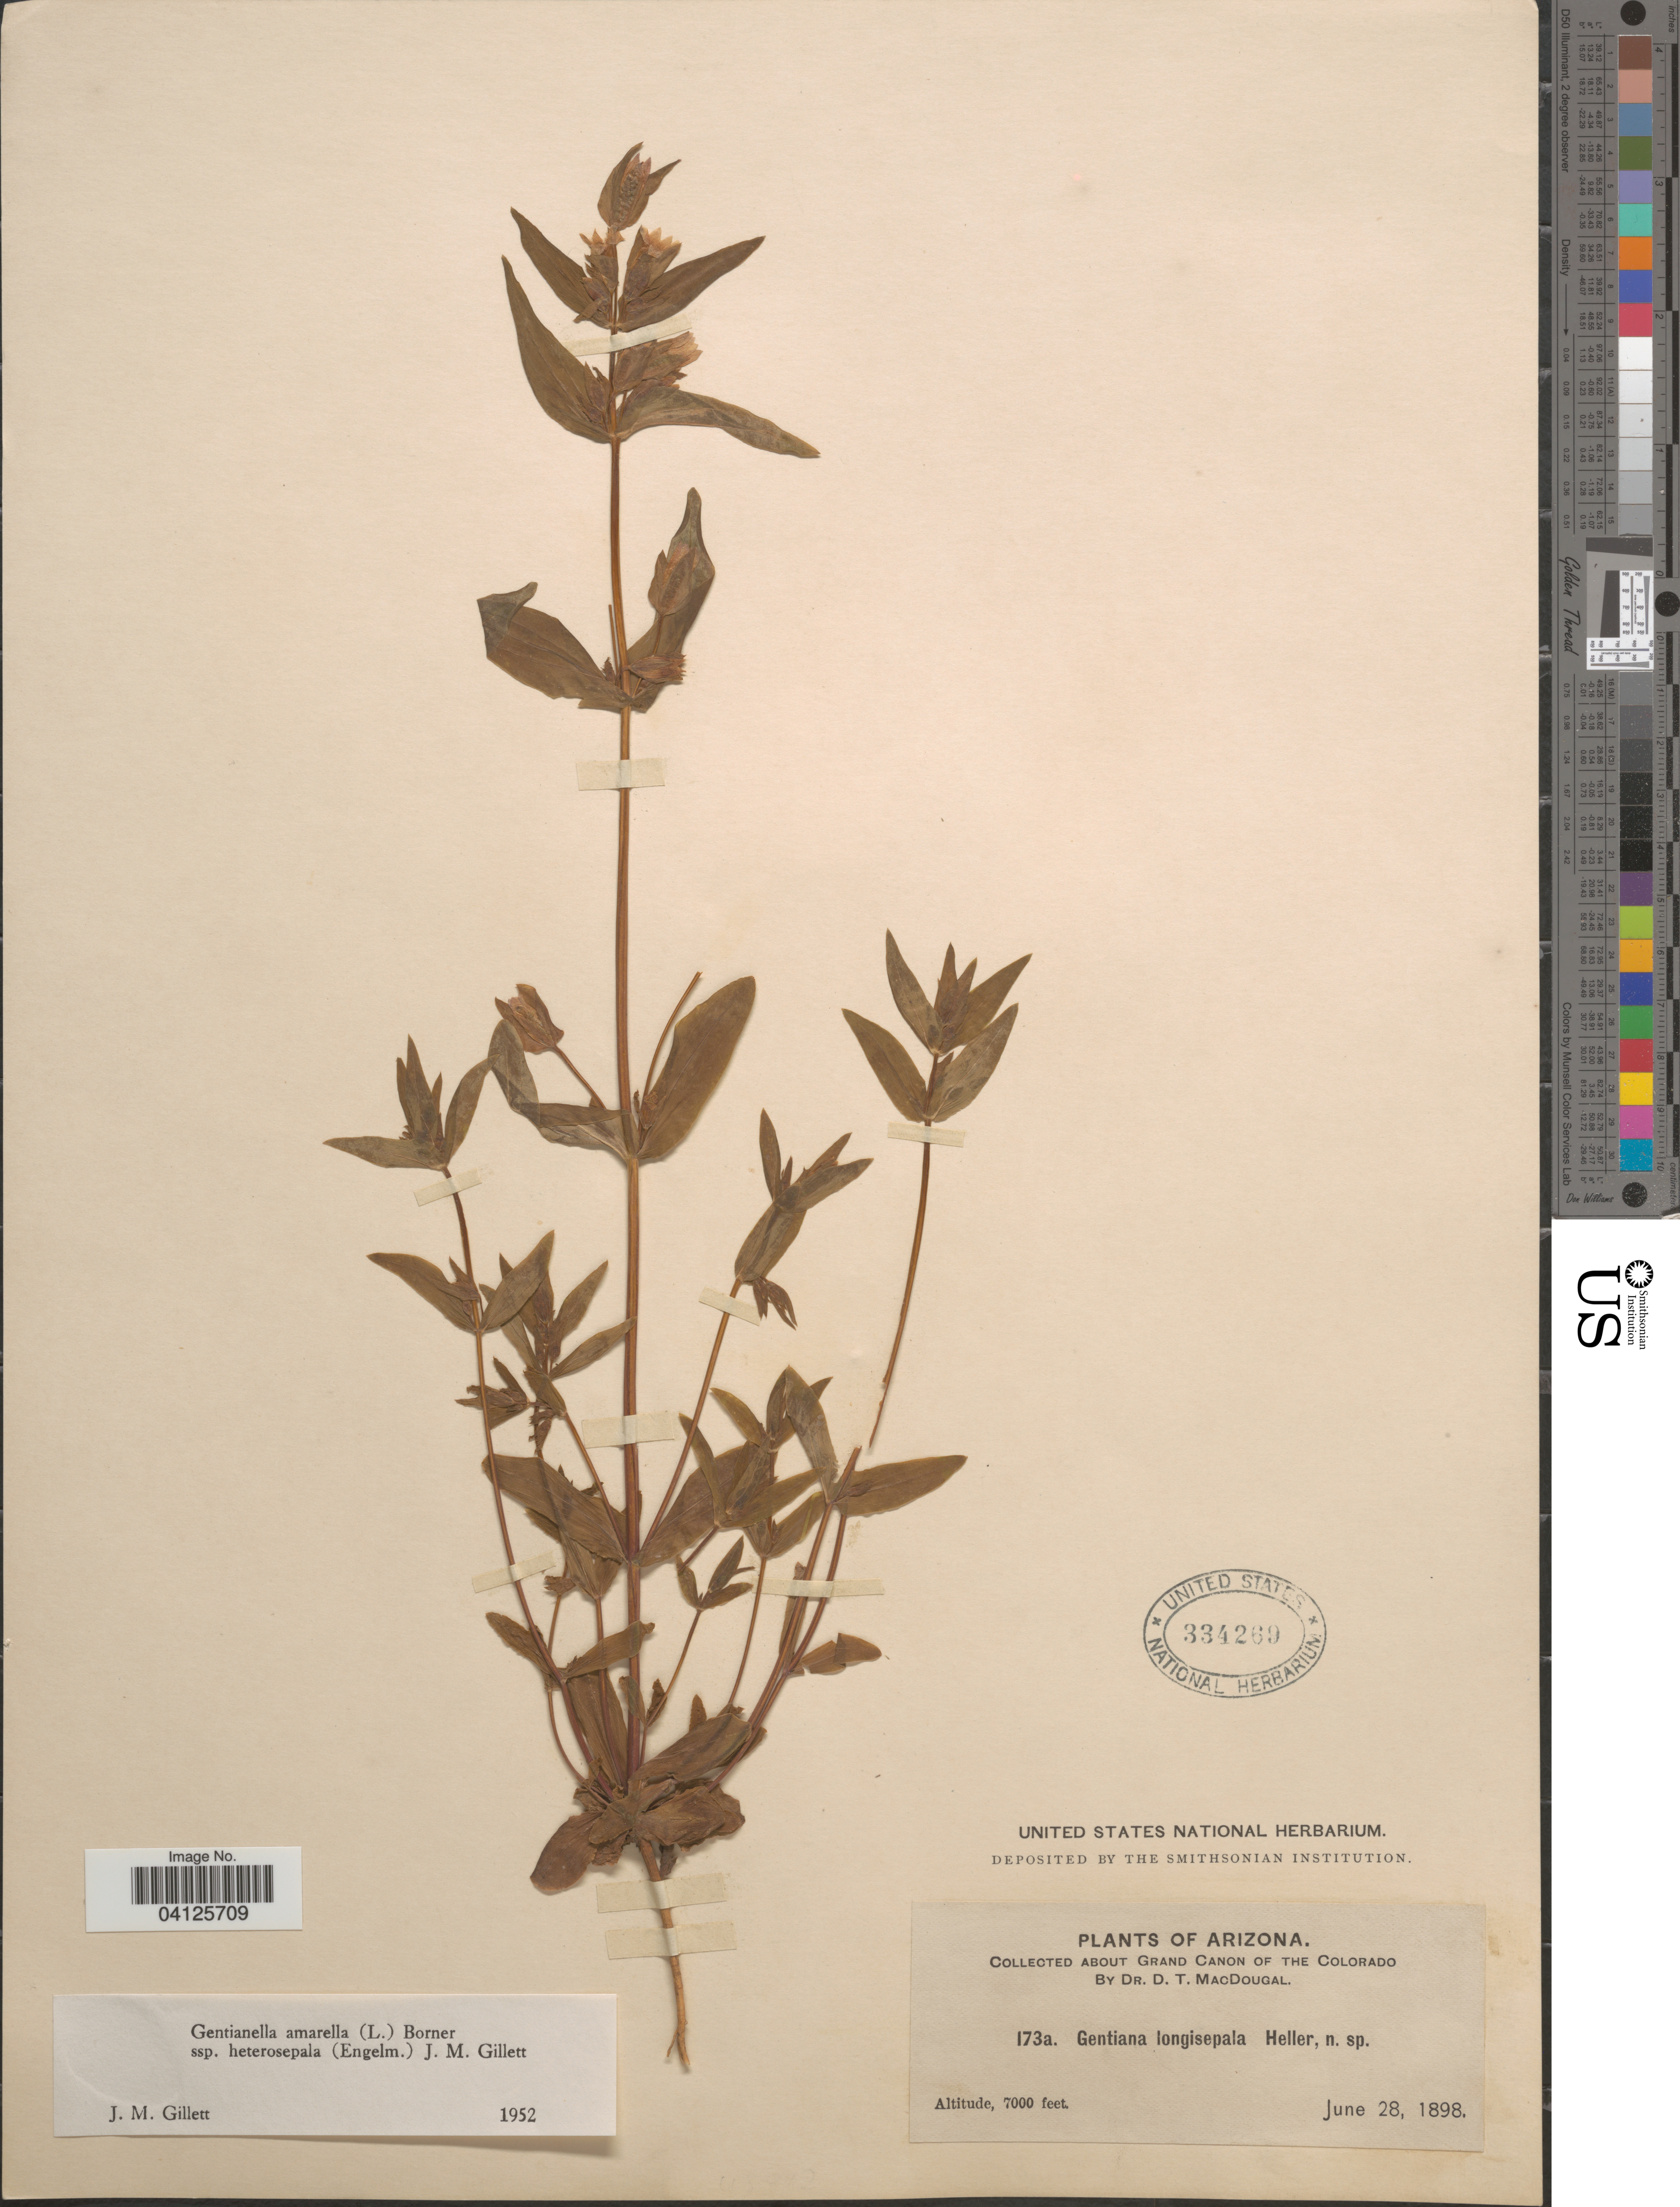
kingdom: Plantae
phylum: Tracheophyta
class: Magnoliopsida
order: Gentianales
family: Gentianaceae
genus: Gentianella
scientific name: Gentianella amarella subsp. heterosepala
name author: (Engelm.) J.M. Gillet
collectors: D. T. MacDougal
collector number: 173a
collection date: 1898-06-28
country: United States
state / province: Arizona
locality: About Grand Canon of the Colorado.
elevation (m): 2134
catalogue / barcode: US 334269